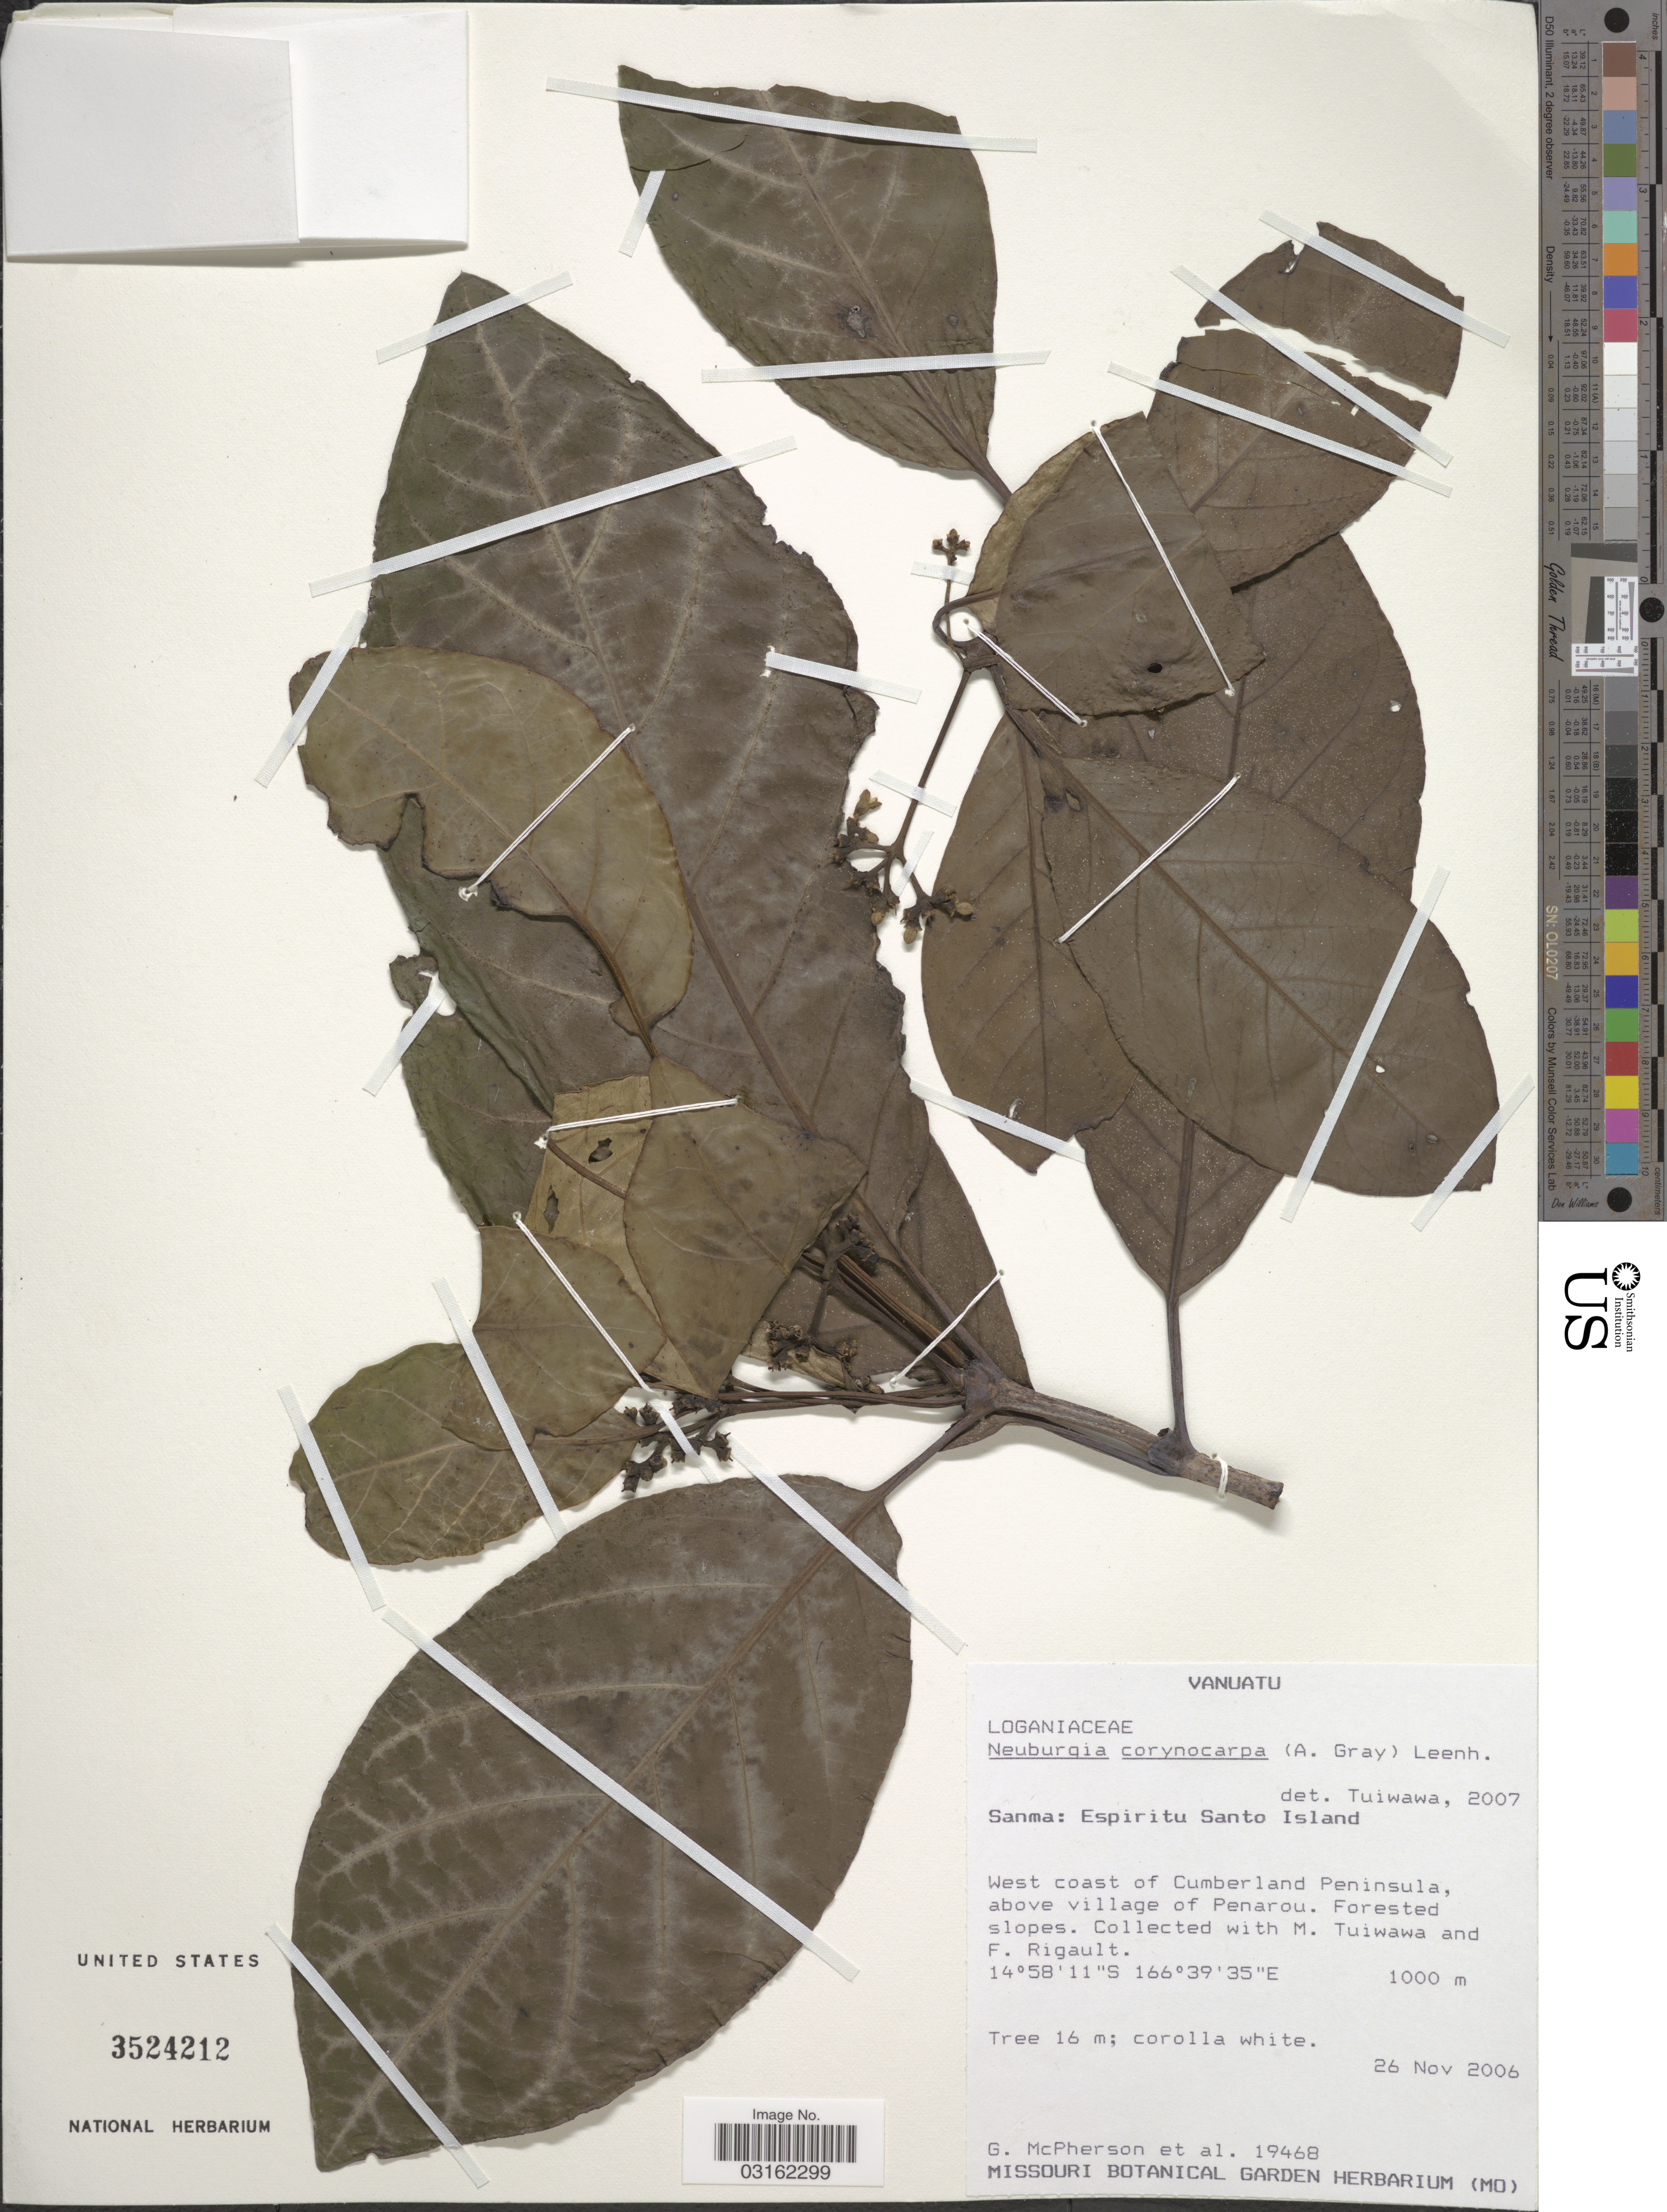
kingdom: Plantae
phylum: Tracheophyta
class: Magnoliopsida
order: Gentianales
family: Loganiaceae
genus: Neuburgia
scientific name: Neuburgia corynocarpa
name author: (A. Gray) Leenh.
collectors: G. McPherson, M. Tuiwawa & F. Rigault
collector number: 19468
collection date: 2006-11-26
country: Vanuatu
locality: Sanma: Espiritu Santo Island. West coast of Cumberland Peninsula, above village of Penarou.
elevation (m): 1000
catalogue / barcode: US 3524212